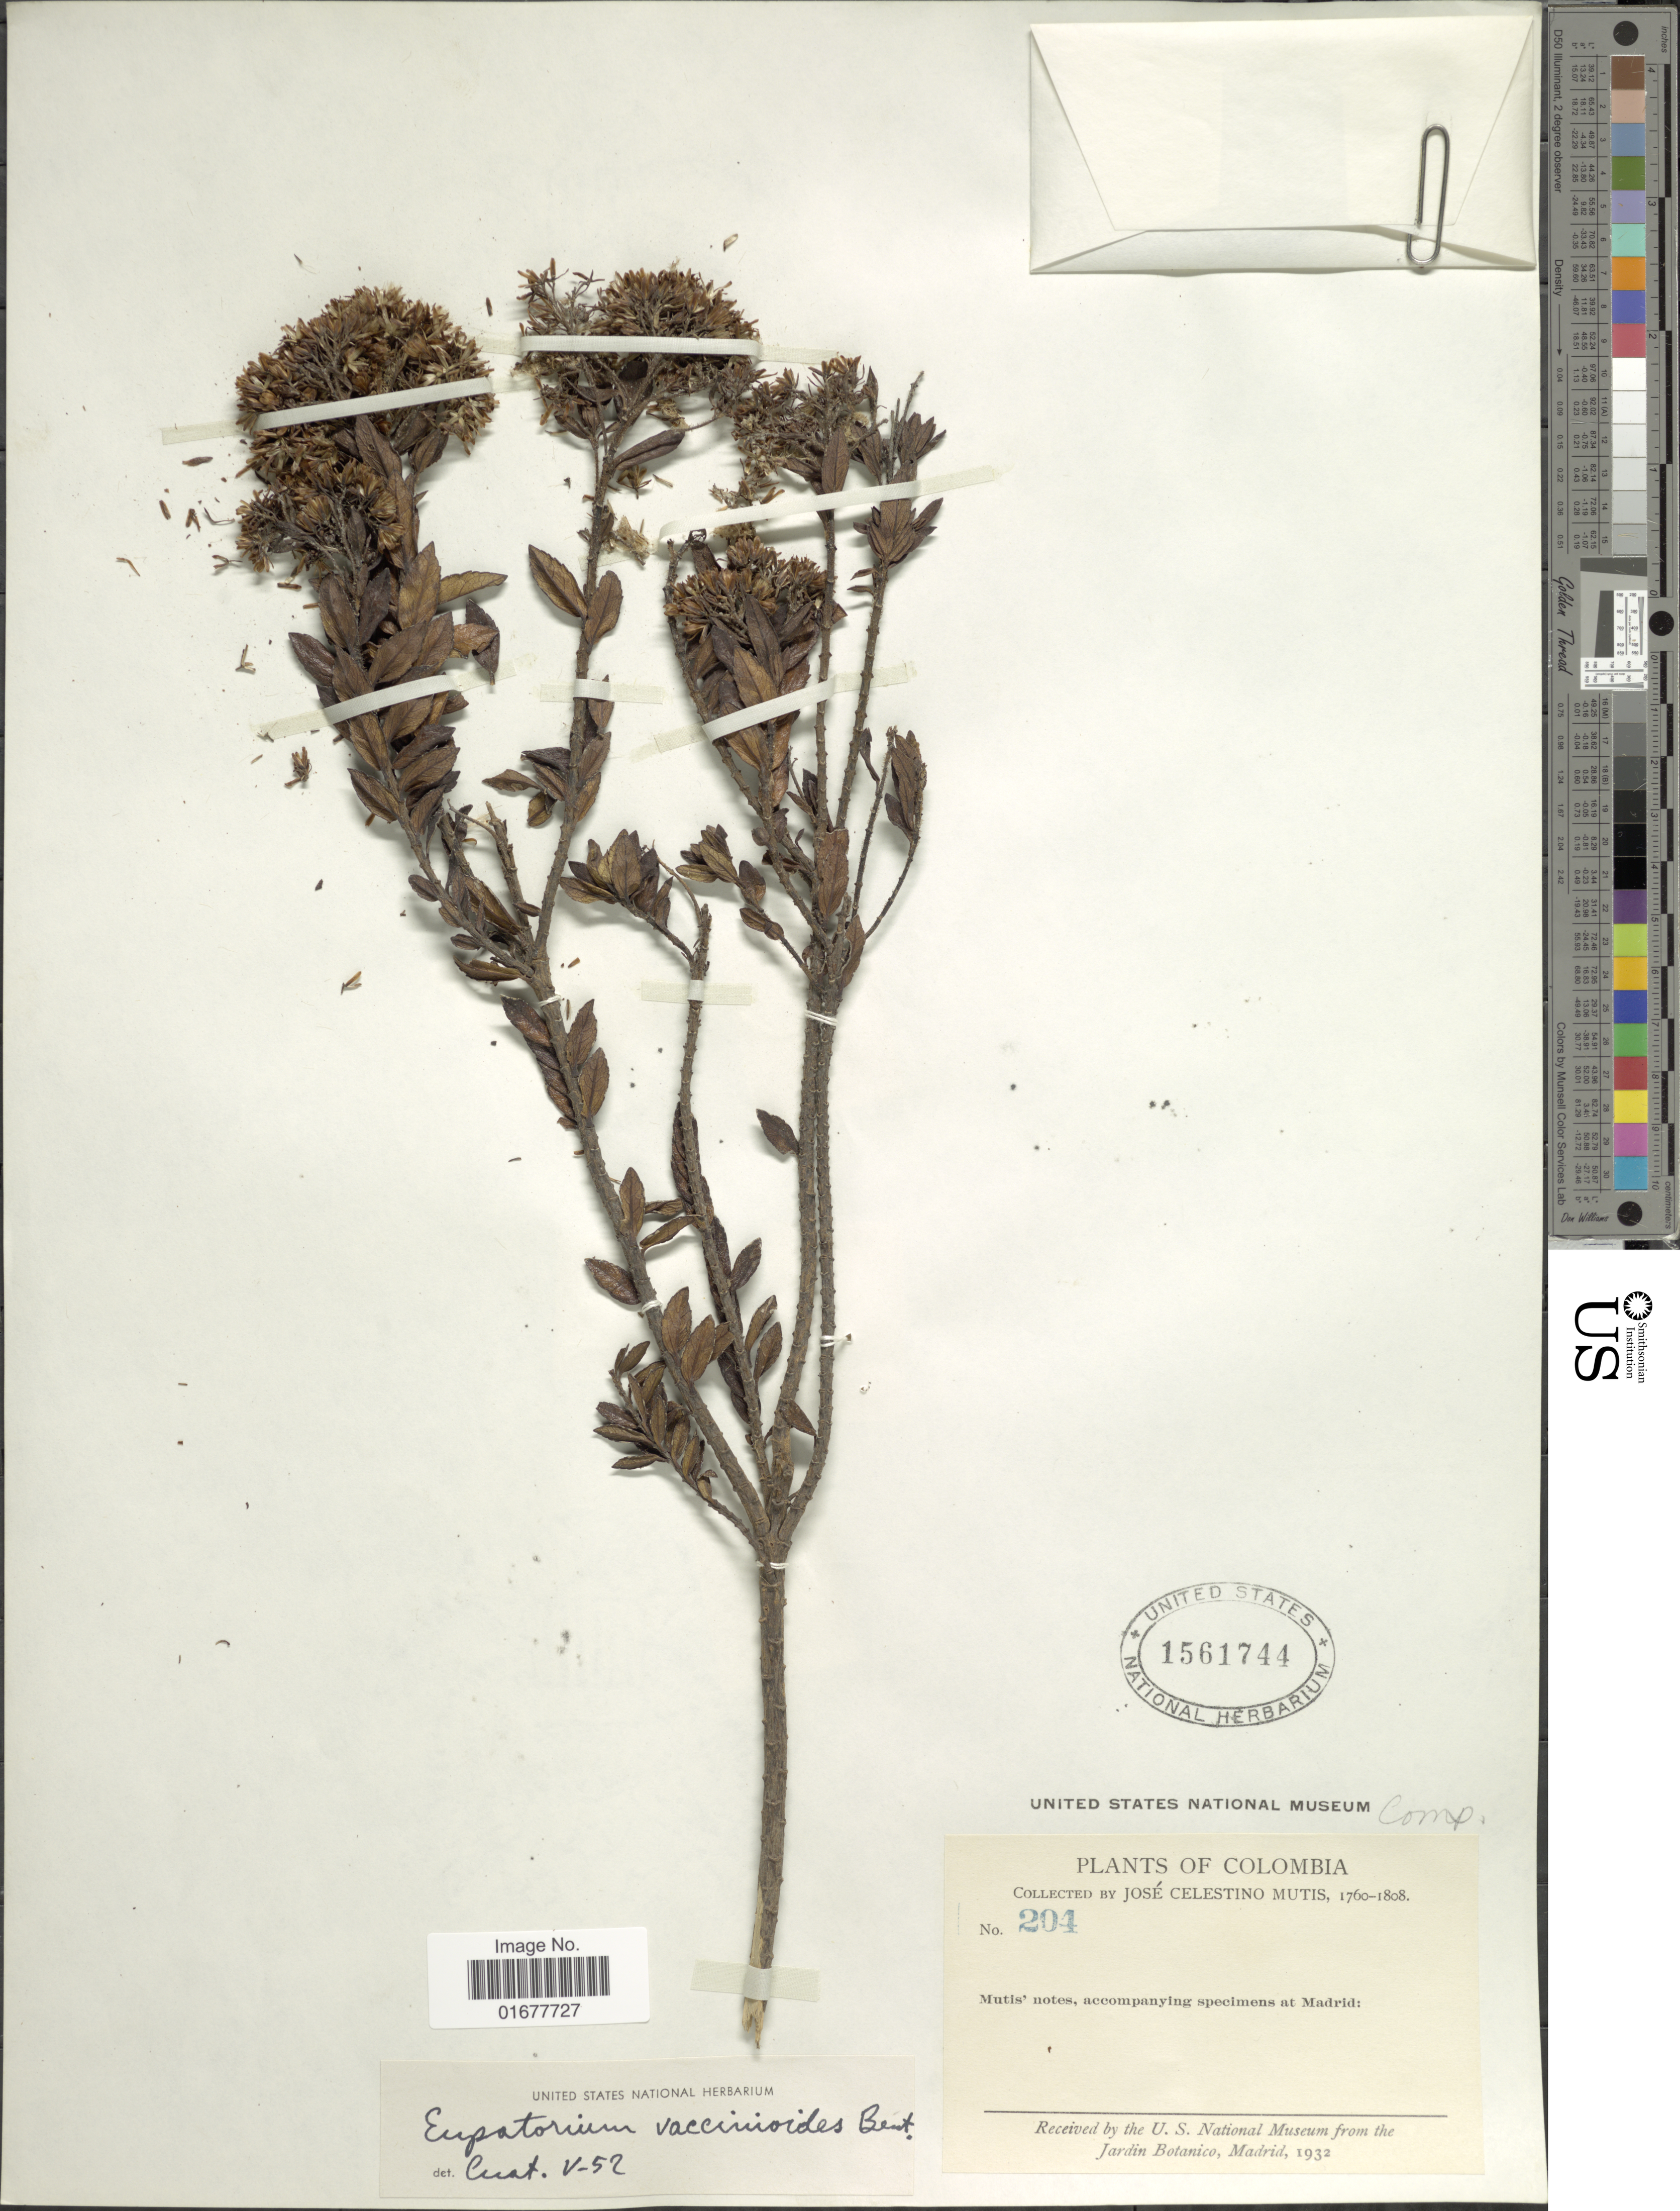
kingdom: Plantae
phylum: Tracheophyta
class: Magnoliopsida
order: Asterales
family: Asteraceae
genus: Ageratina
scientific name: Ageratina vacciniaefolia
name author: (Benth.) R.M. King & H. Rob.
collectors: J. C. B. Mutis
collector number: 204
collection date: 1760/1808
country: Colombia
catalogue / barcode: US 1561744